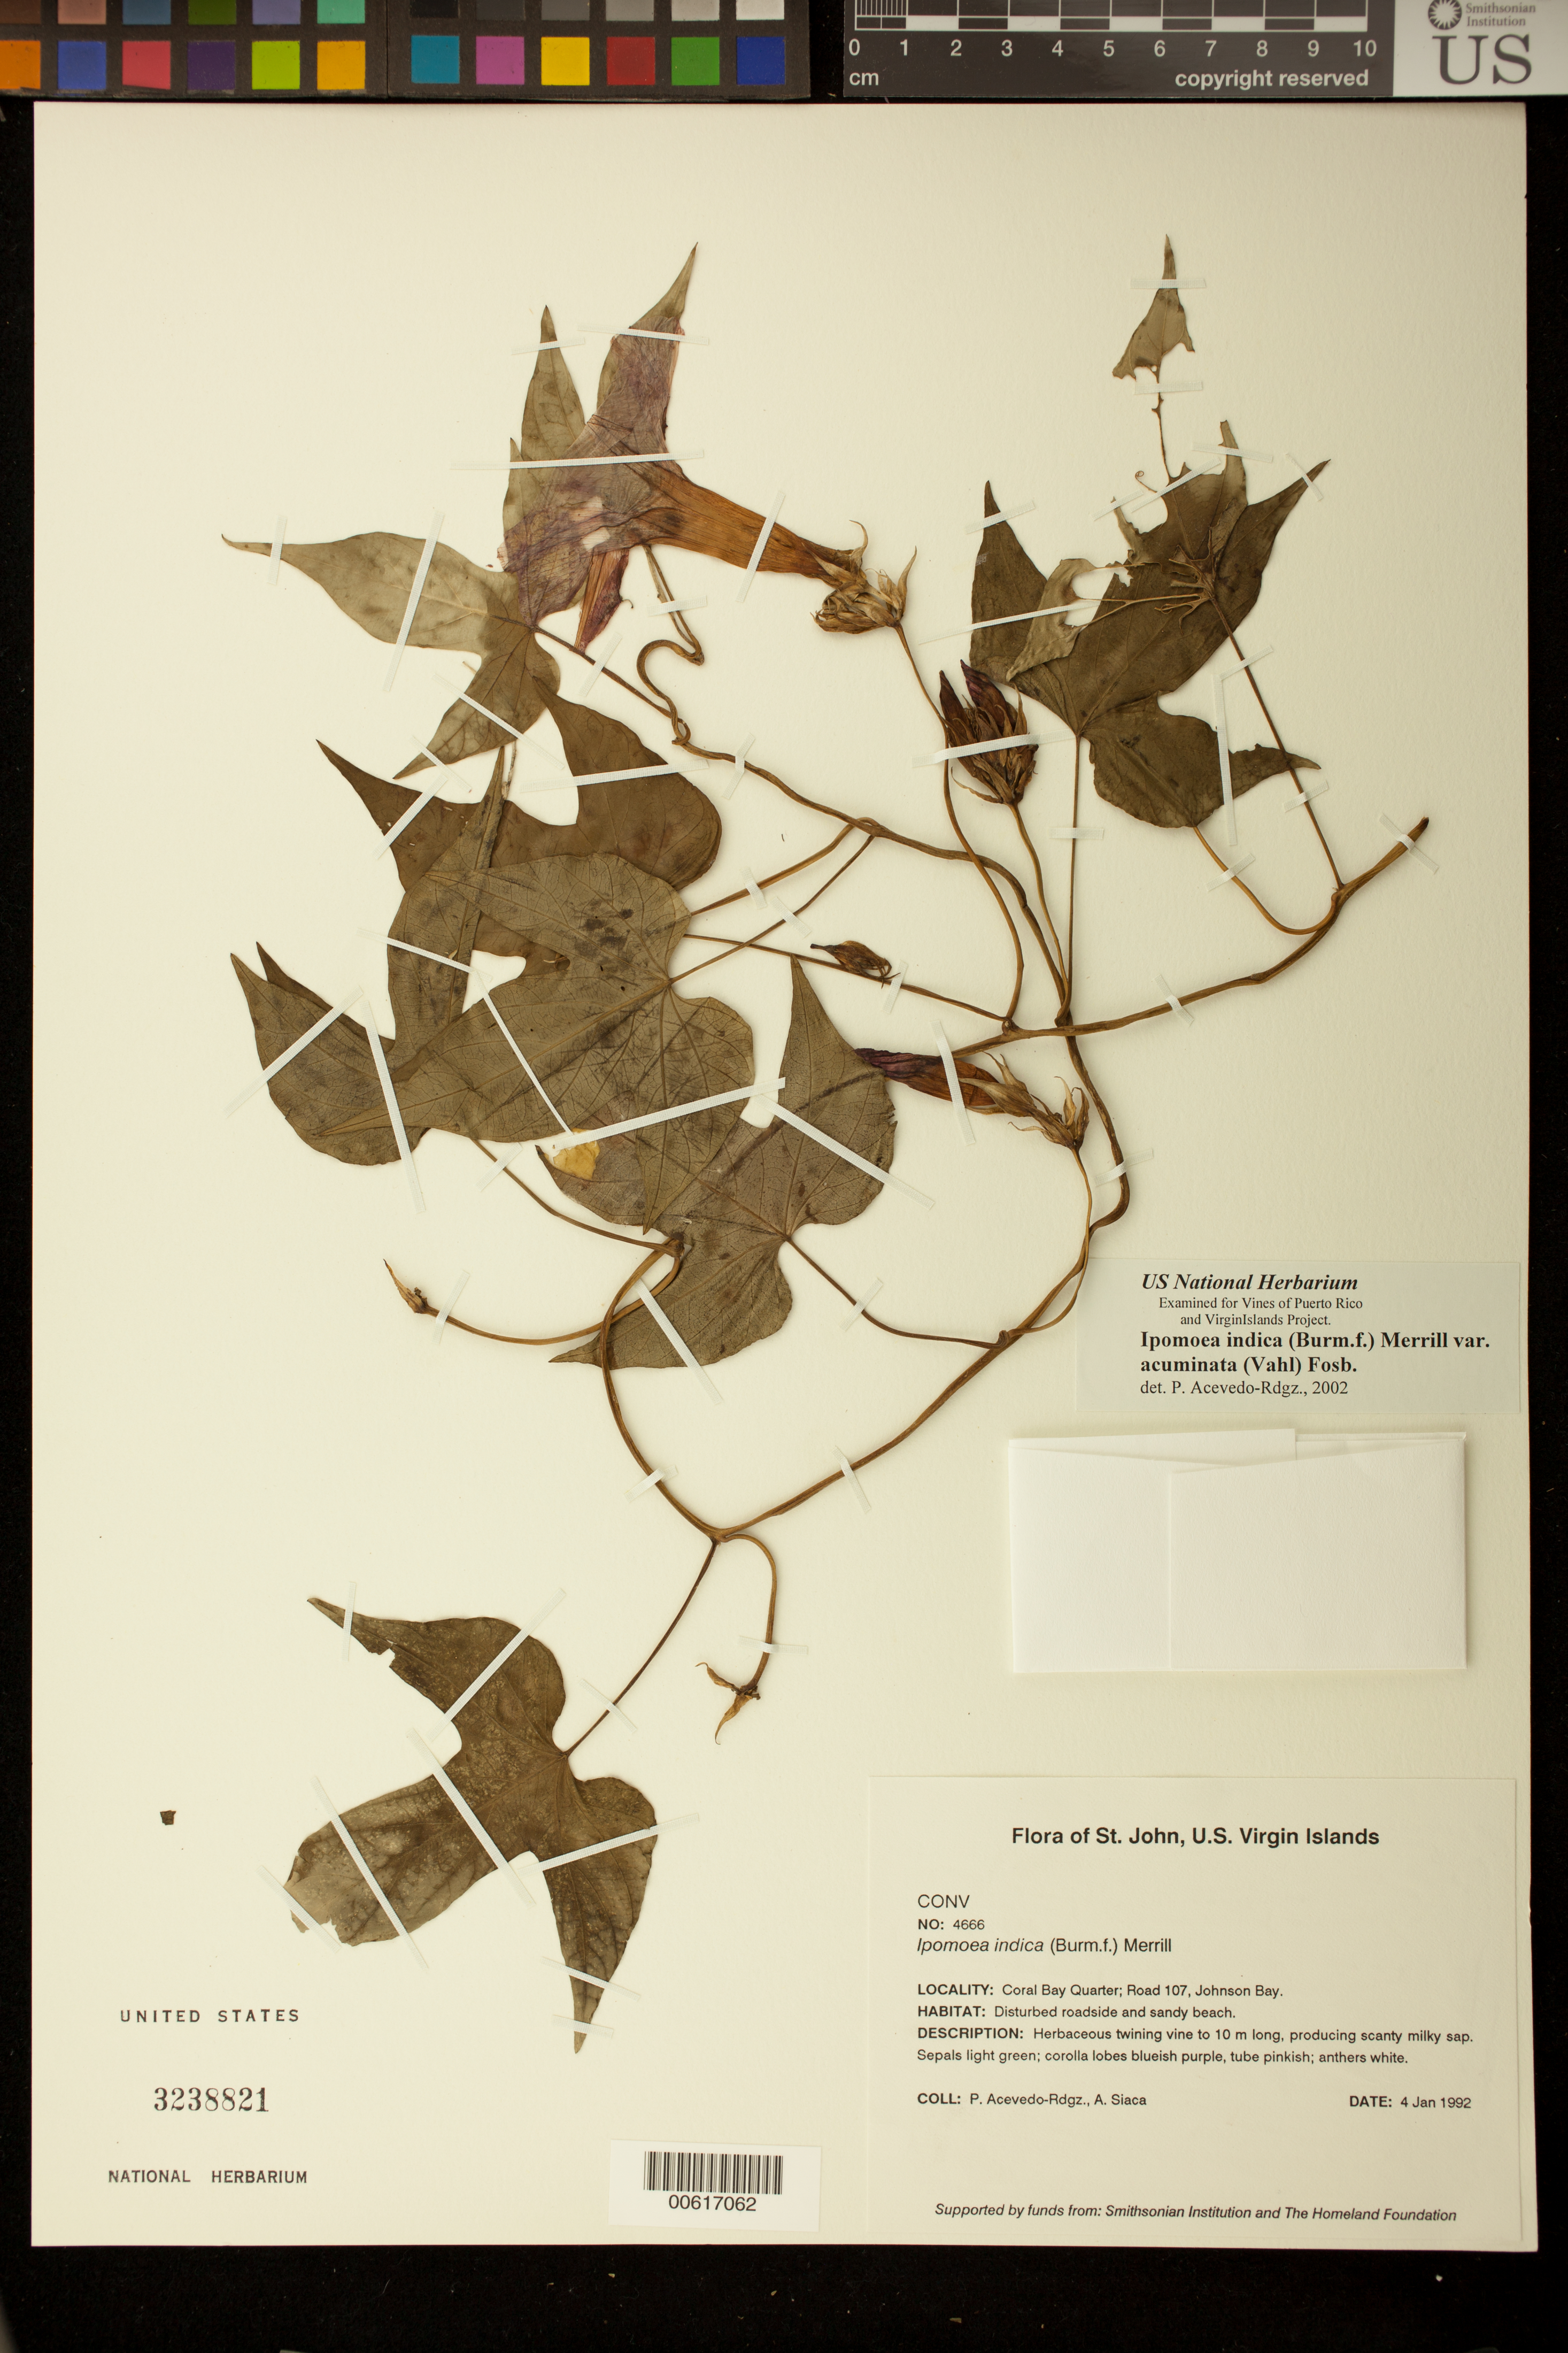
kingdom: Plantae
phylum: Tracheophyta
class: Magnoliopsida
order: Solanales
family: Convolvulaceae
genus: Ipomoea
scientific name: Ipomoea indica var. acuminata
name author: (Vahl) Fosberg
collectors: P. Acevedo-Rodr. & A. Siaca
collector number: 4666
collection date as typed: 04 Jan 1992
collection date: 1992-01-04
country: U.S. Virgin Islands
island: St. John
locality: Coral Bay Quarter; Road 107, Johnson Bay.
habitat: Disturbed roadside and sandy beach.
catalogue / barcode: US 3238821